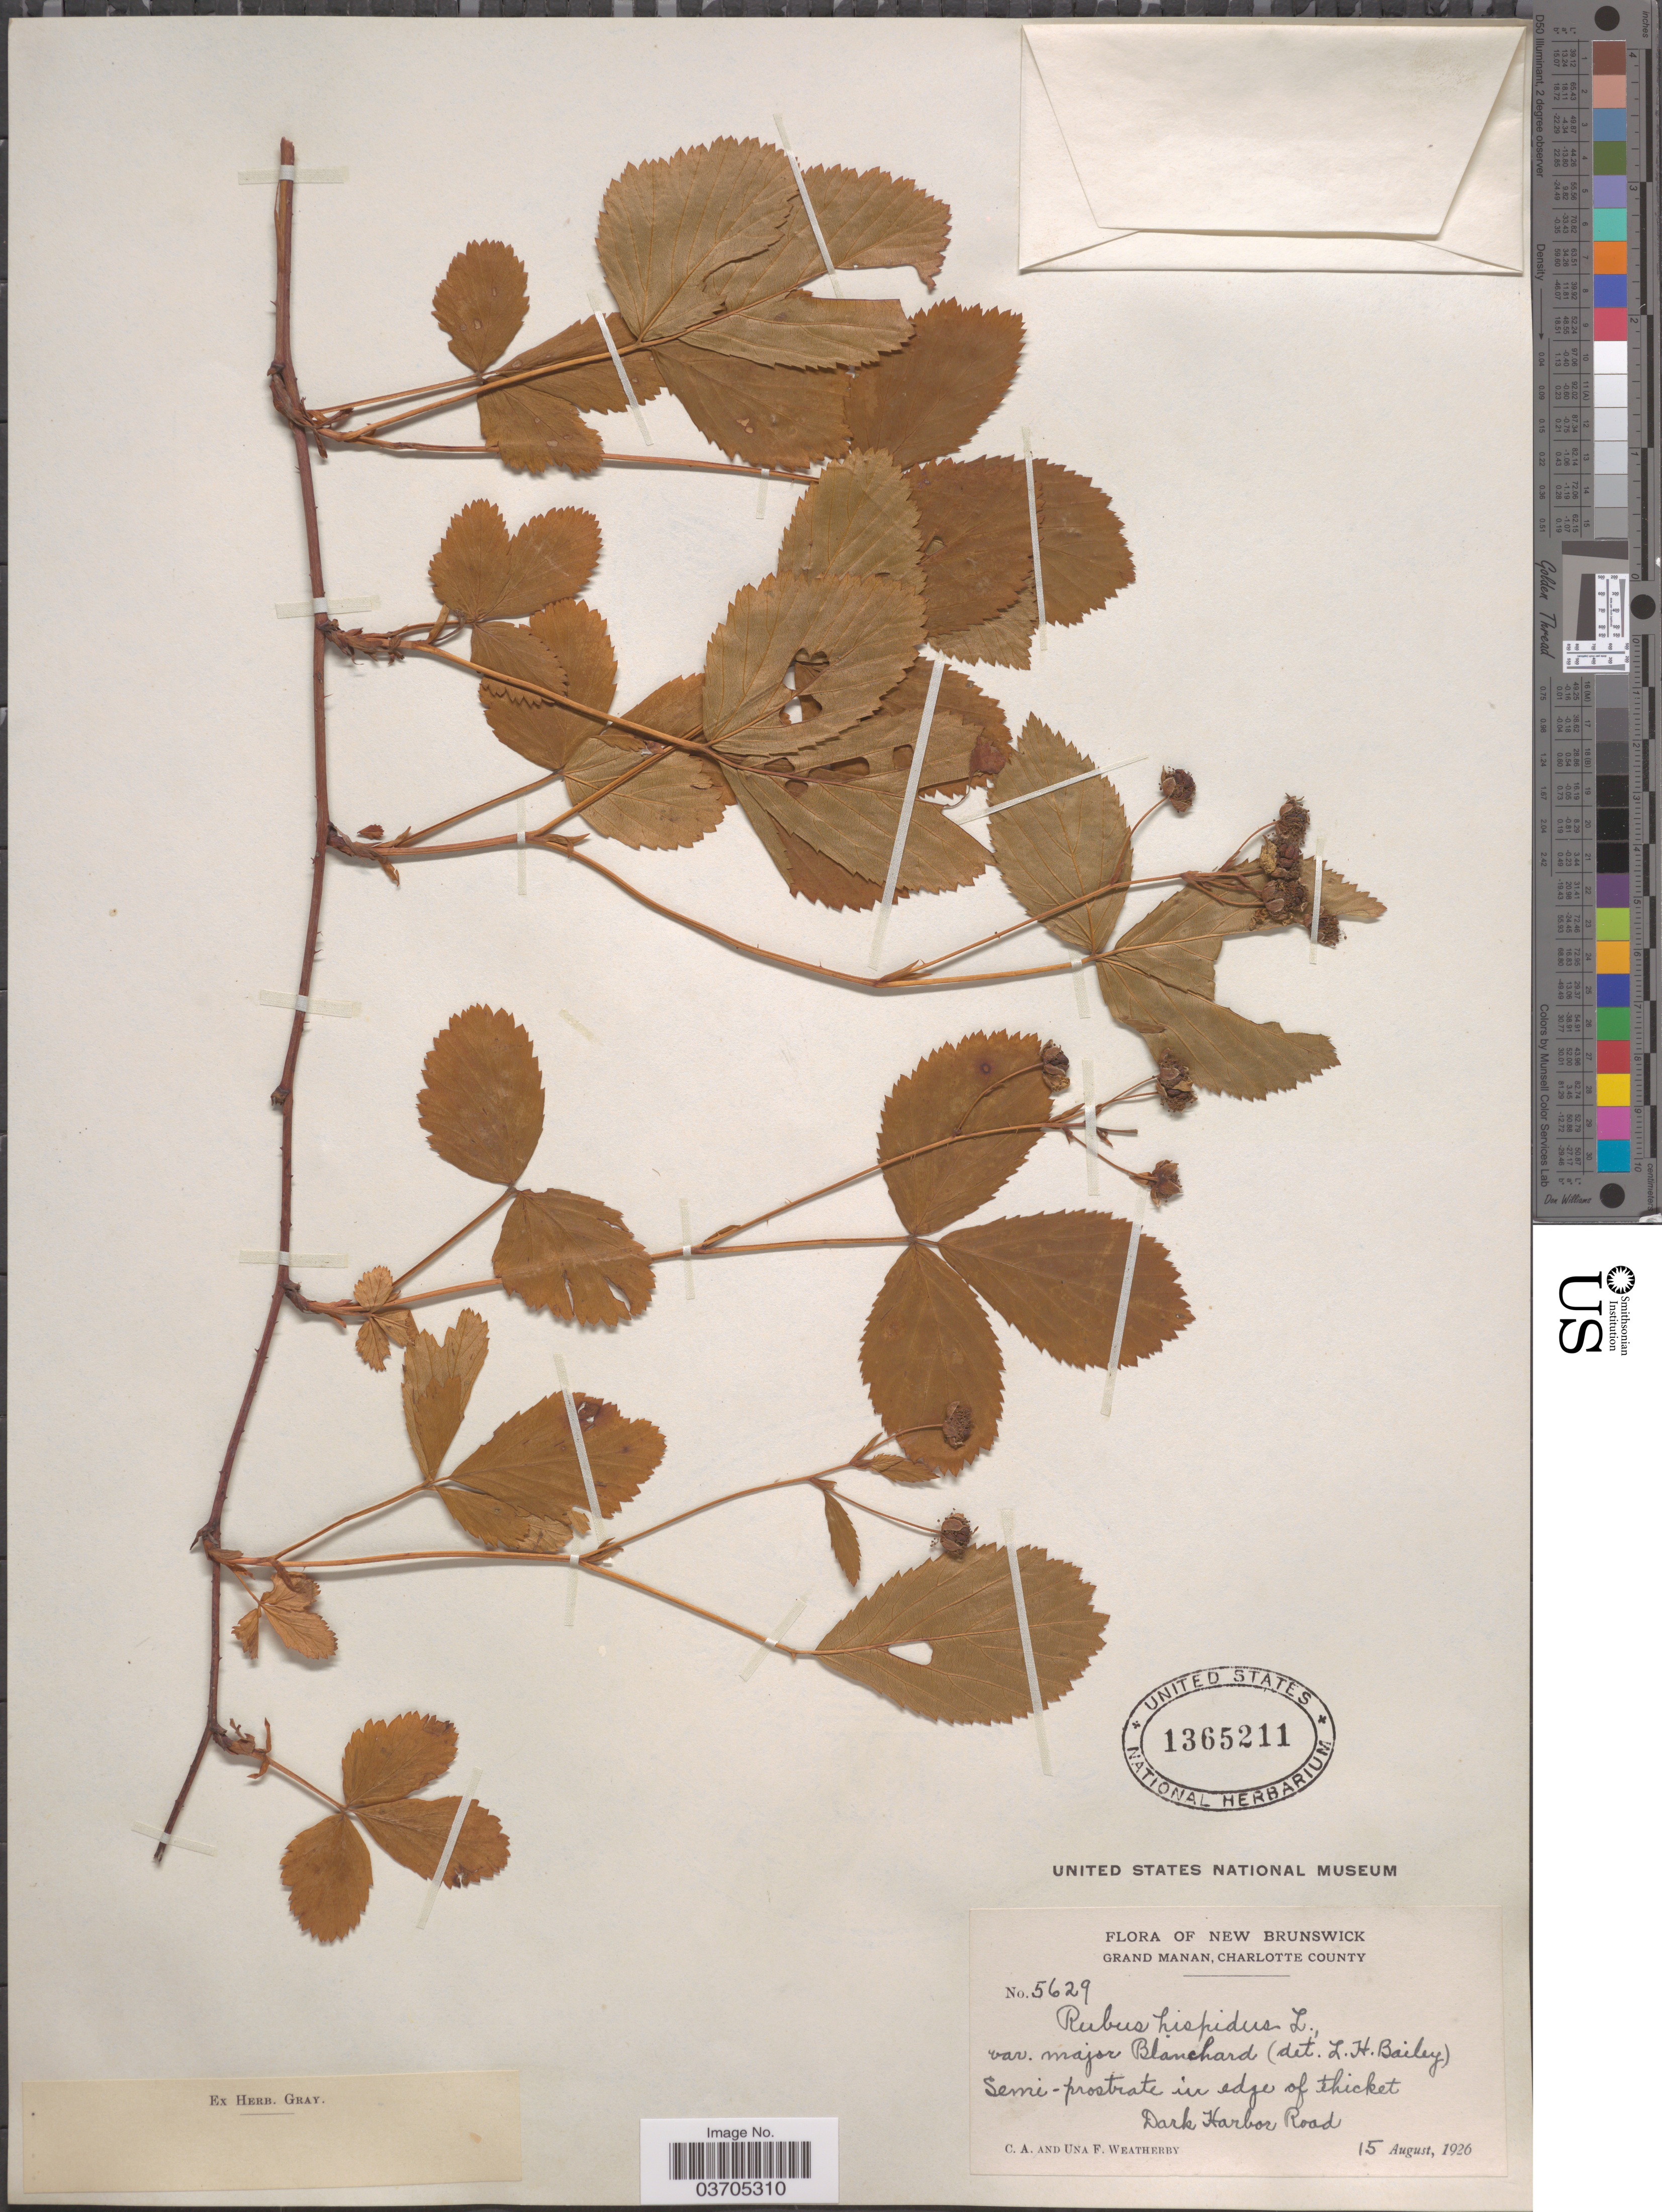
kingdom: Plantae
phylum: Tracheophyta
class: Magnoliopsida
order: Rosales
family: Rosaceae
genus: Rubus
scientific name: Rubus hispidus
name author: L.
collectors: C. A. Weatherby & U. Weatherby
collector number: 5629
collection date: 1926-08-15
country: Canada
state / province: New Brunswick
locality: Grand Manan, Charlotte County. Dark Harbor Road.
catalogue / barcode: US 1365211